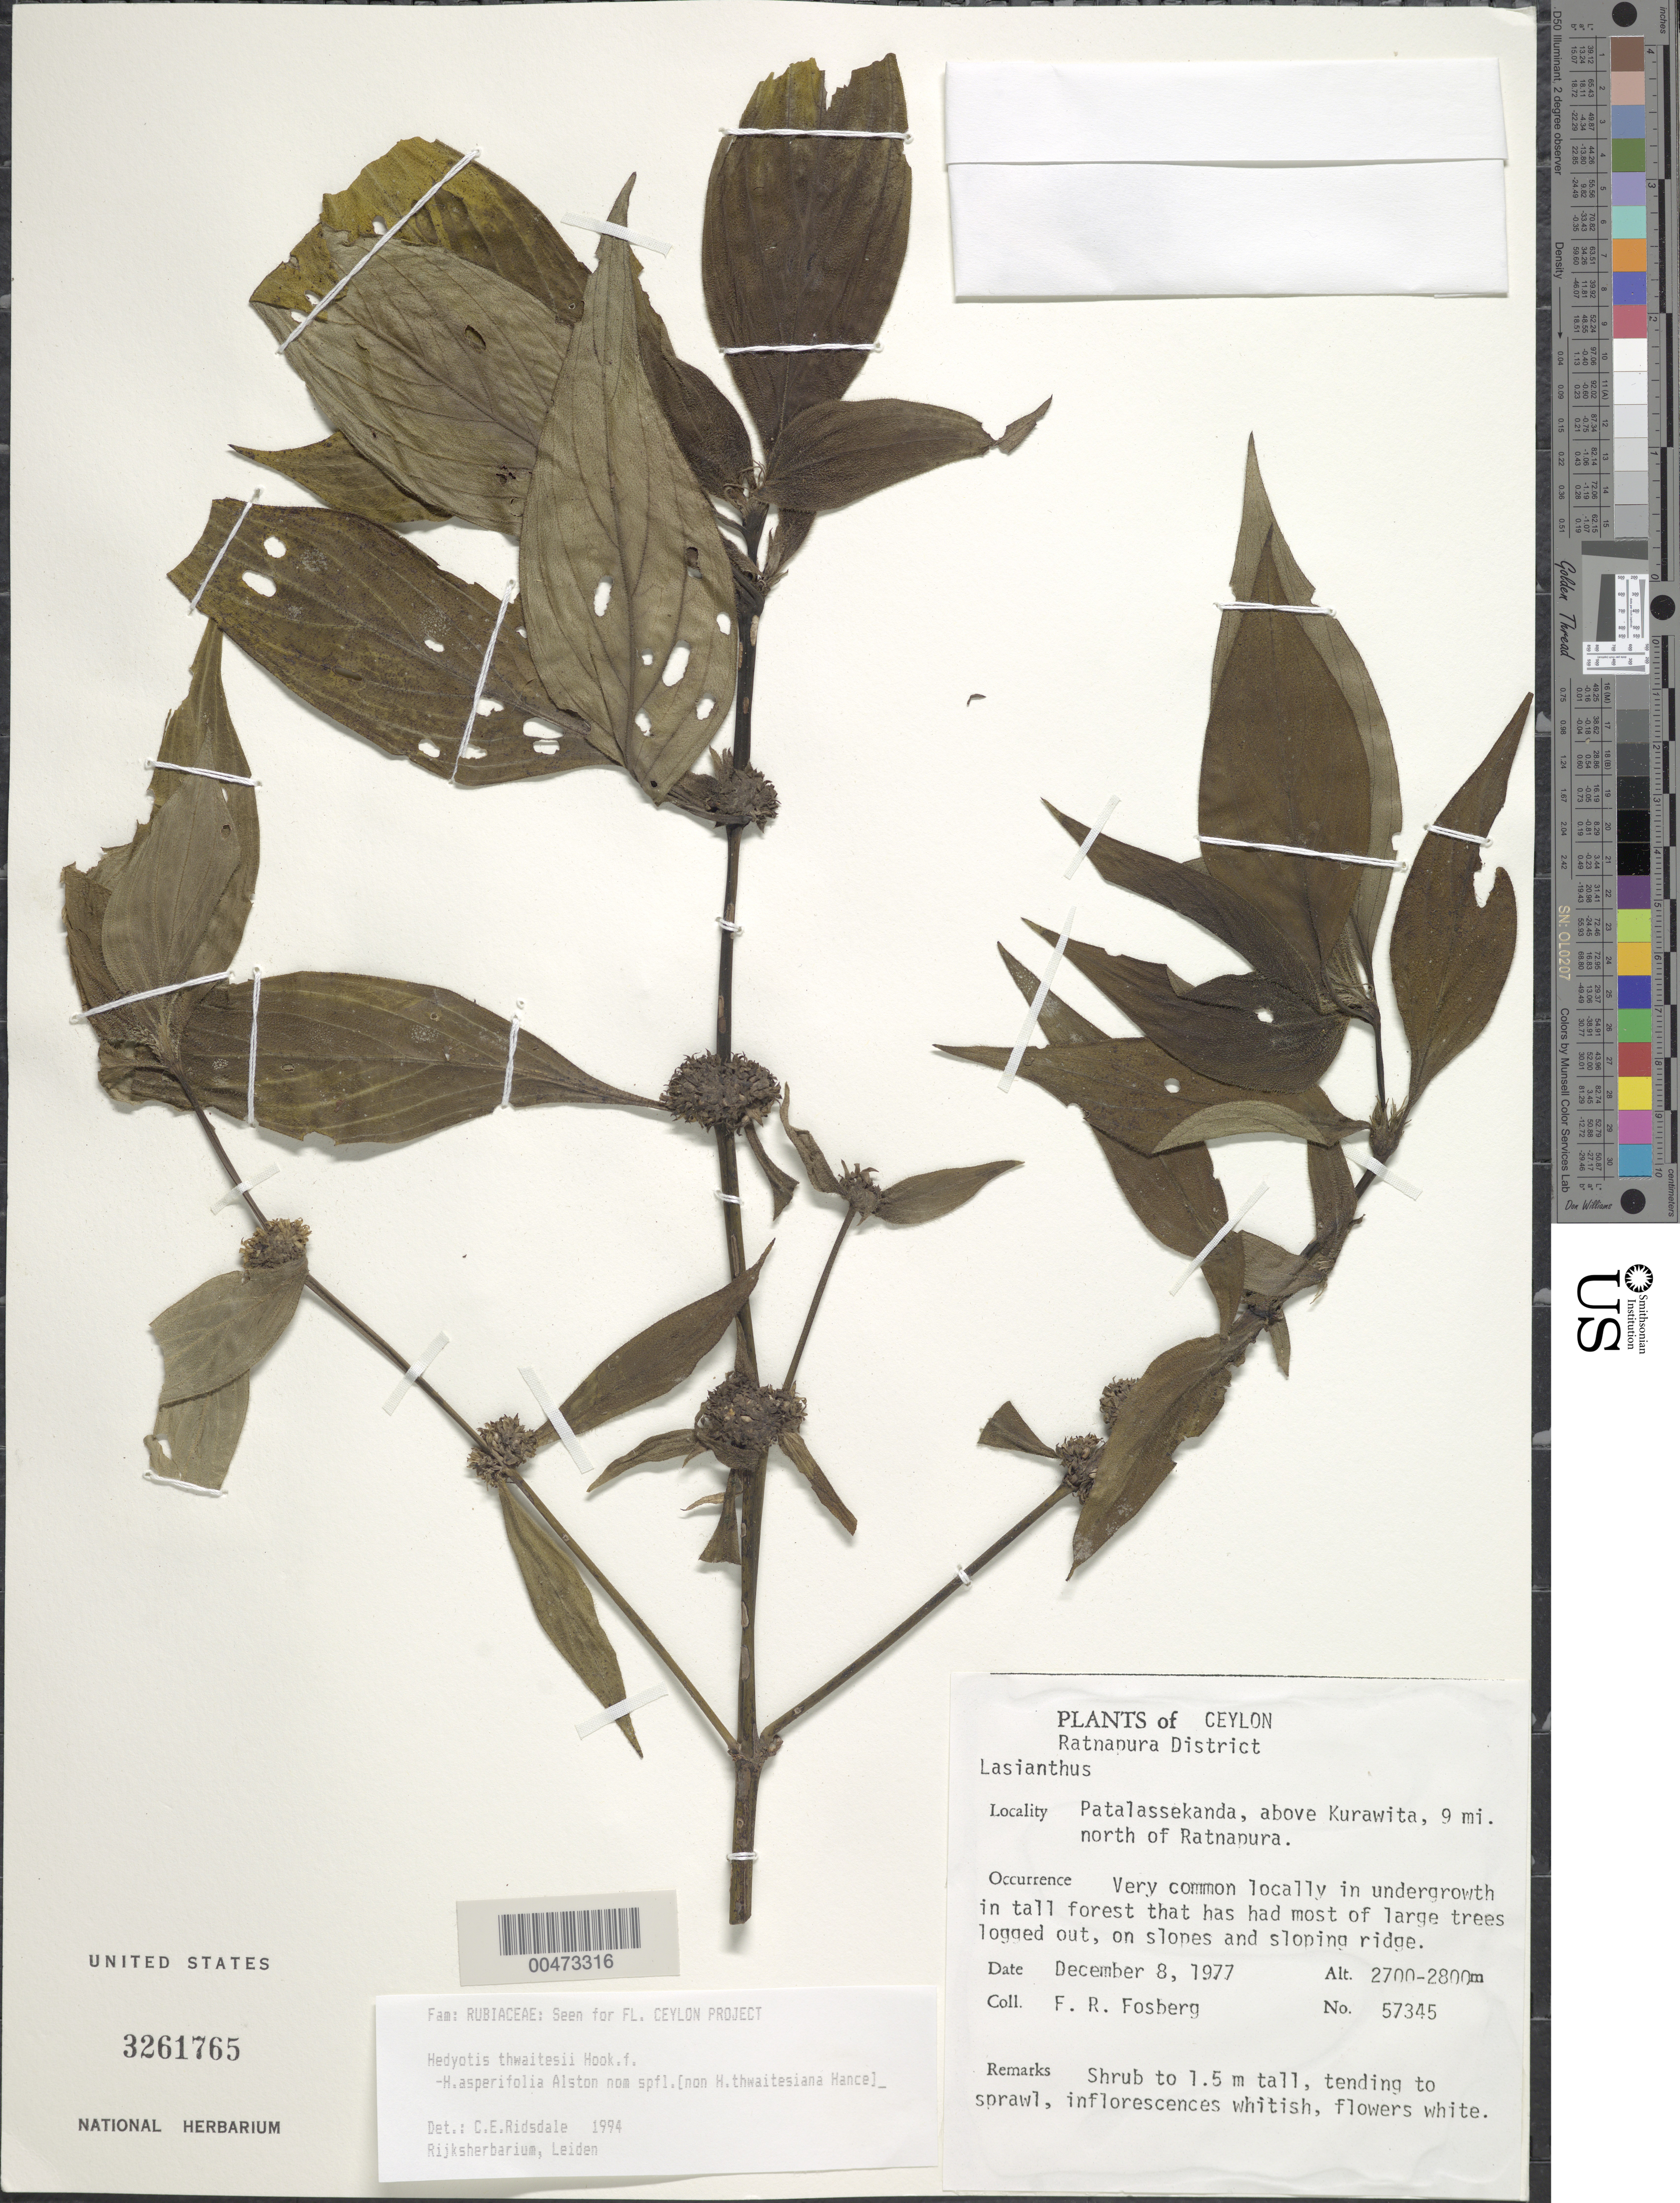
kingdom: Plantae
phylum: Tracheophyta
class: Magnoliopsida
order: Gentianales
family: Rubiaceae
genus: Hedyotis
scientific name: Hedyotis thwaitesii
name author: Hook. f.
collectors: F. R. Fosberg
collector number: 57345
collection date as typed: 08 Dec 1977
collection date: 1977-12-08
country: Sri Lanka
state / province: Sabaragamuwa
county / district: Ratnapura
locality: Patalassedanda, above Kurawita, 9 mi N of Ratnapura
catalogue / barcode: US 3261765